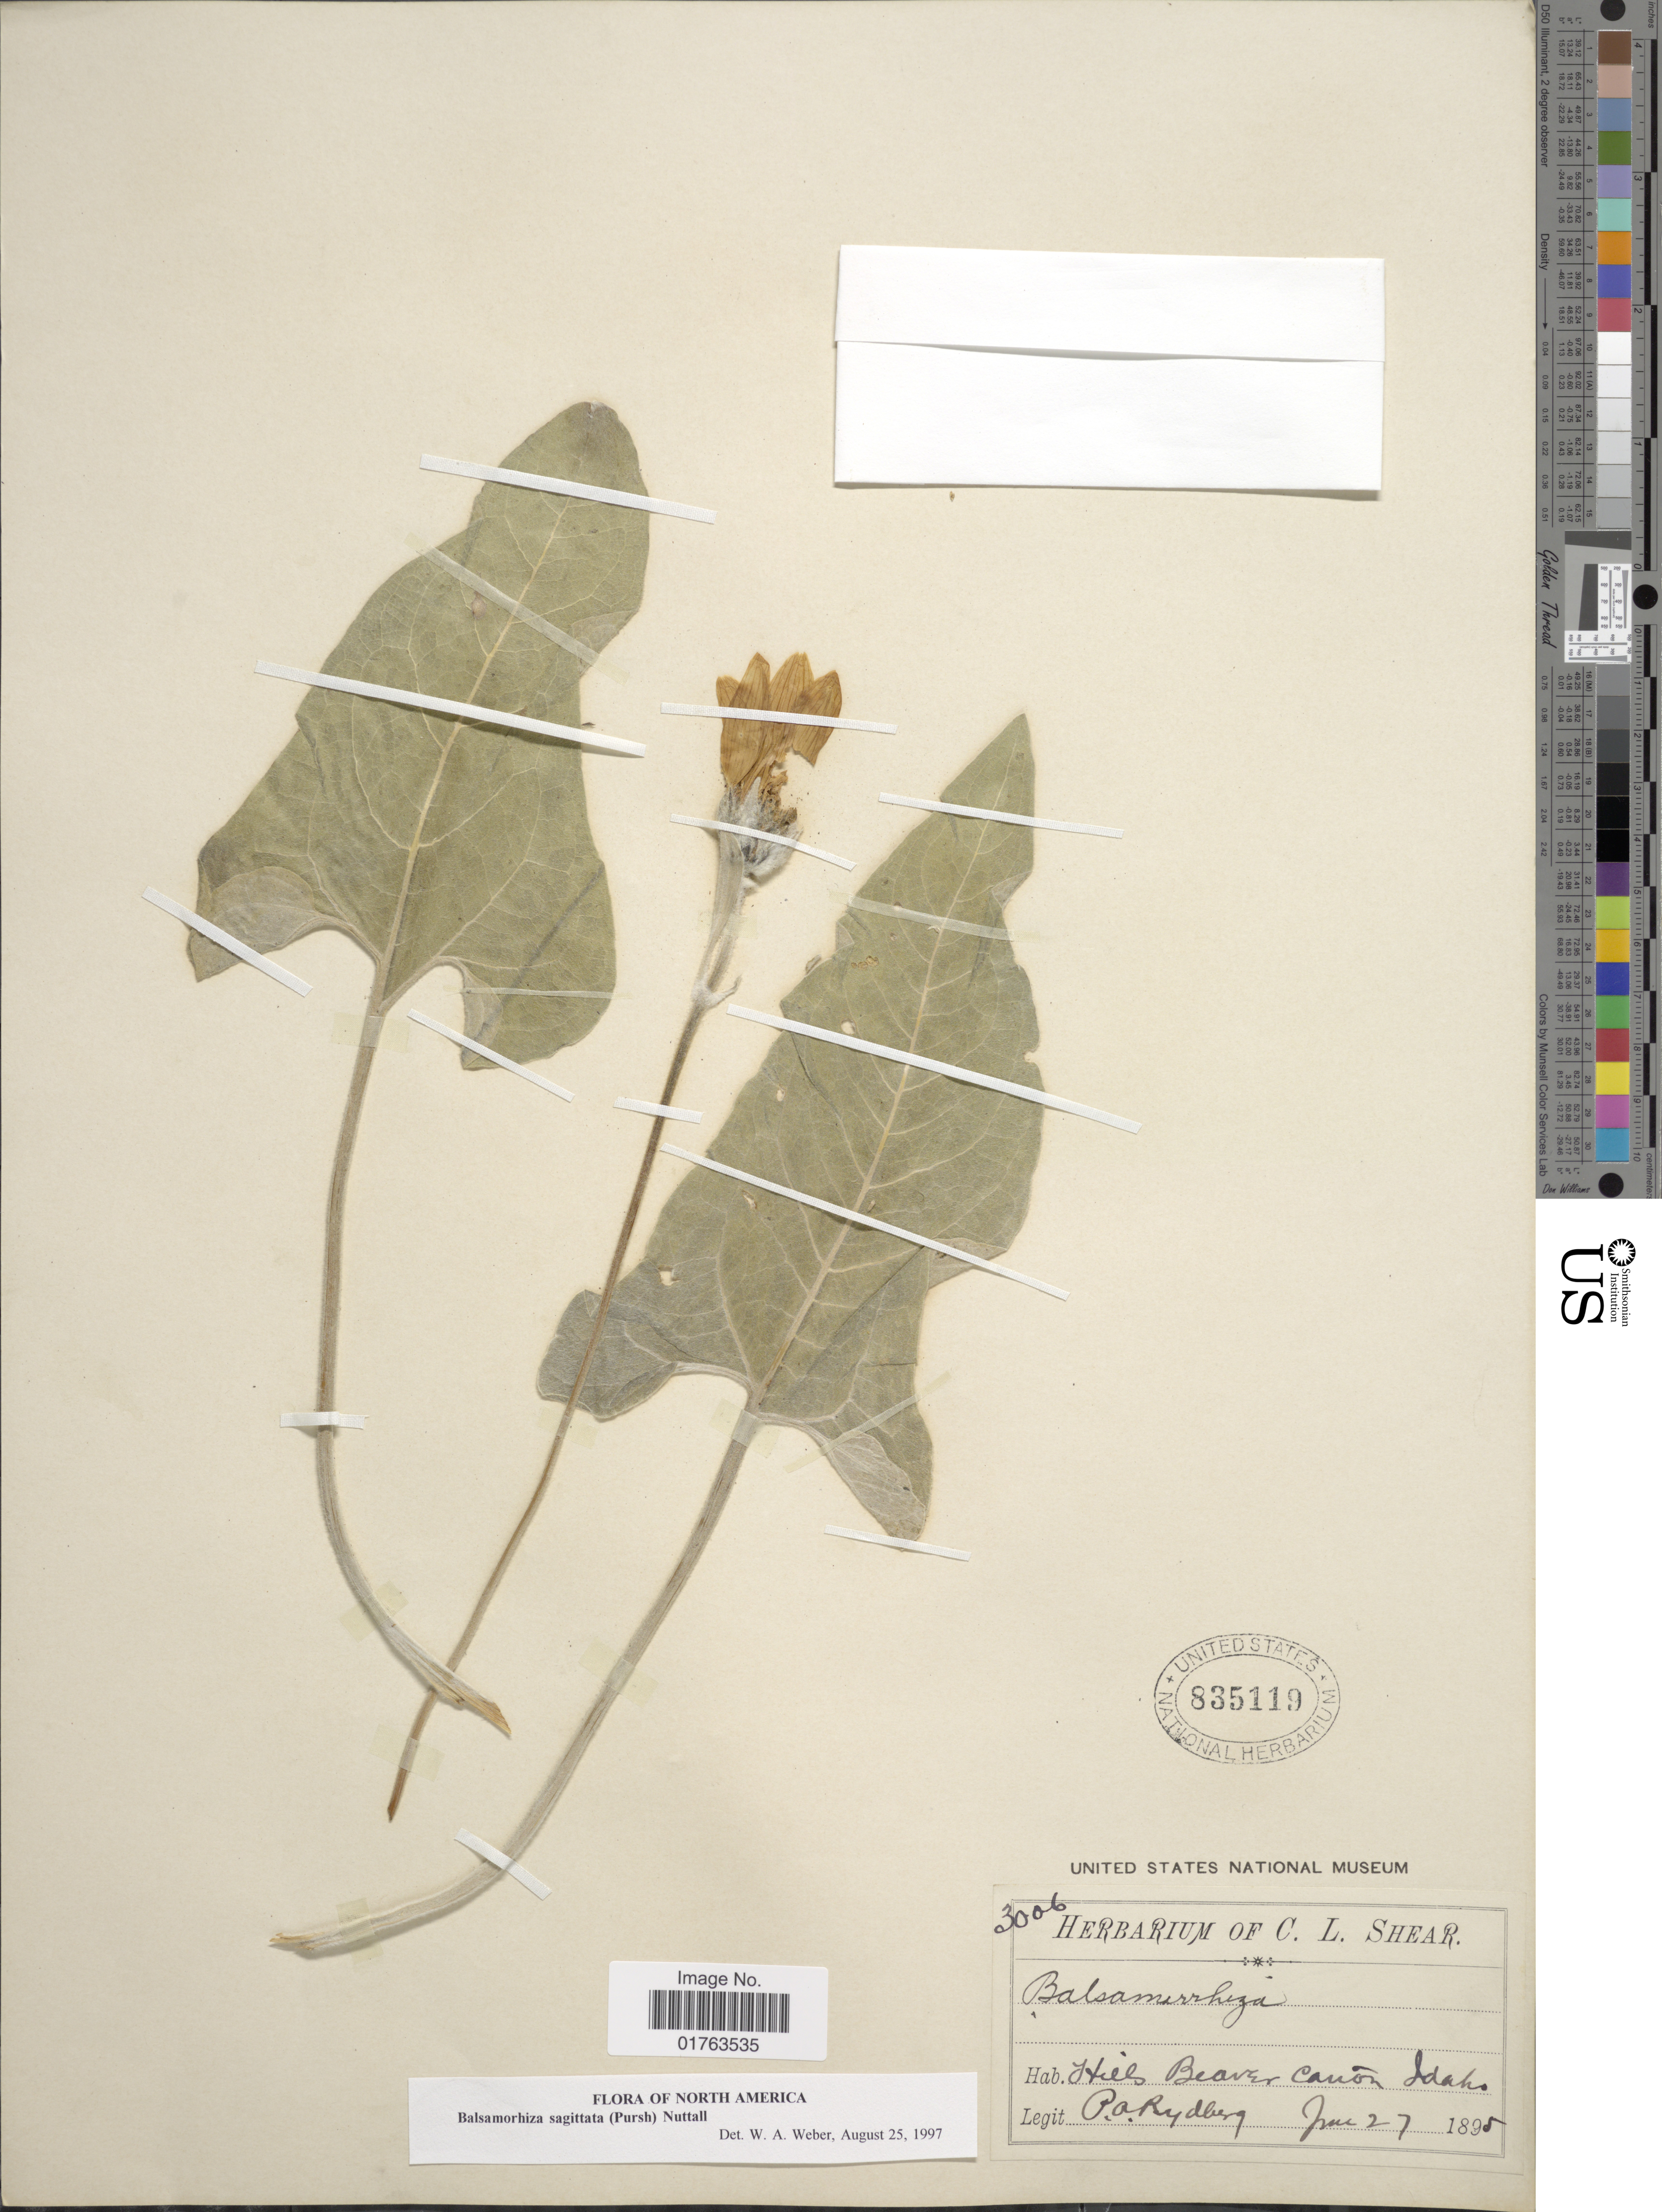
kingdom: Plantae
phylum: Tracheophyta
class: Magnoliopsida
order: Asterales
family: Asteraceae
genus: Balsamorhiza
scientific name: Balsamorhiza sagittata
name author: (Pursh) Nutt.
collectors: P. A. Rydberg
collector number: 3006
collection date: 1895-06-27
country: United States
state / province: Idaho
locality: Hills Beaver, Cañon Idaho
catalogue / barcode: US 835119